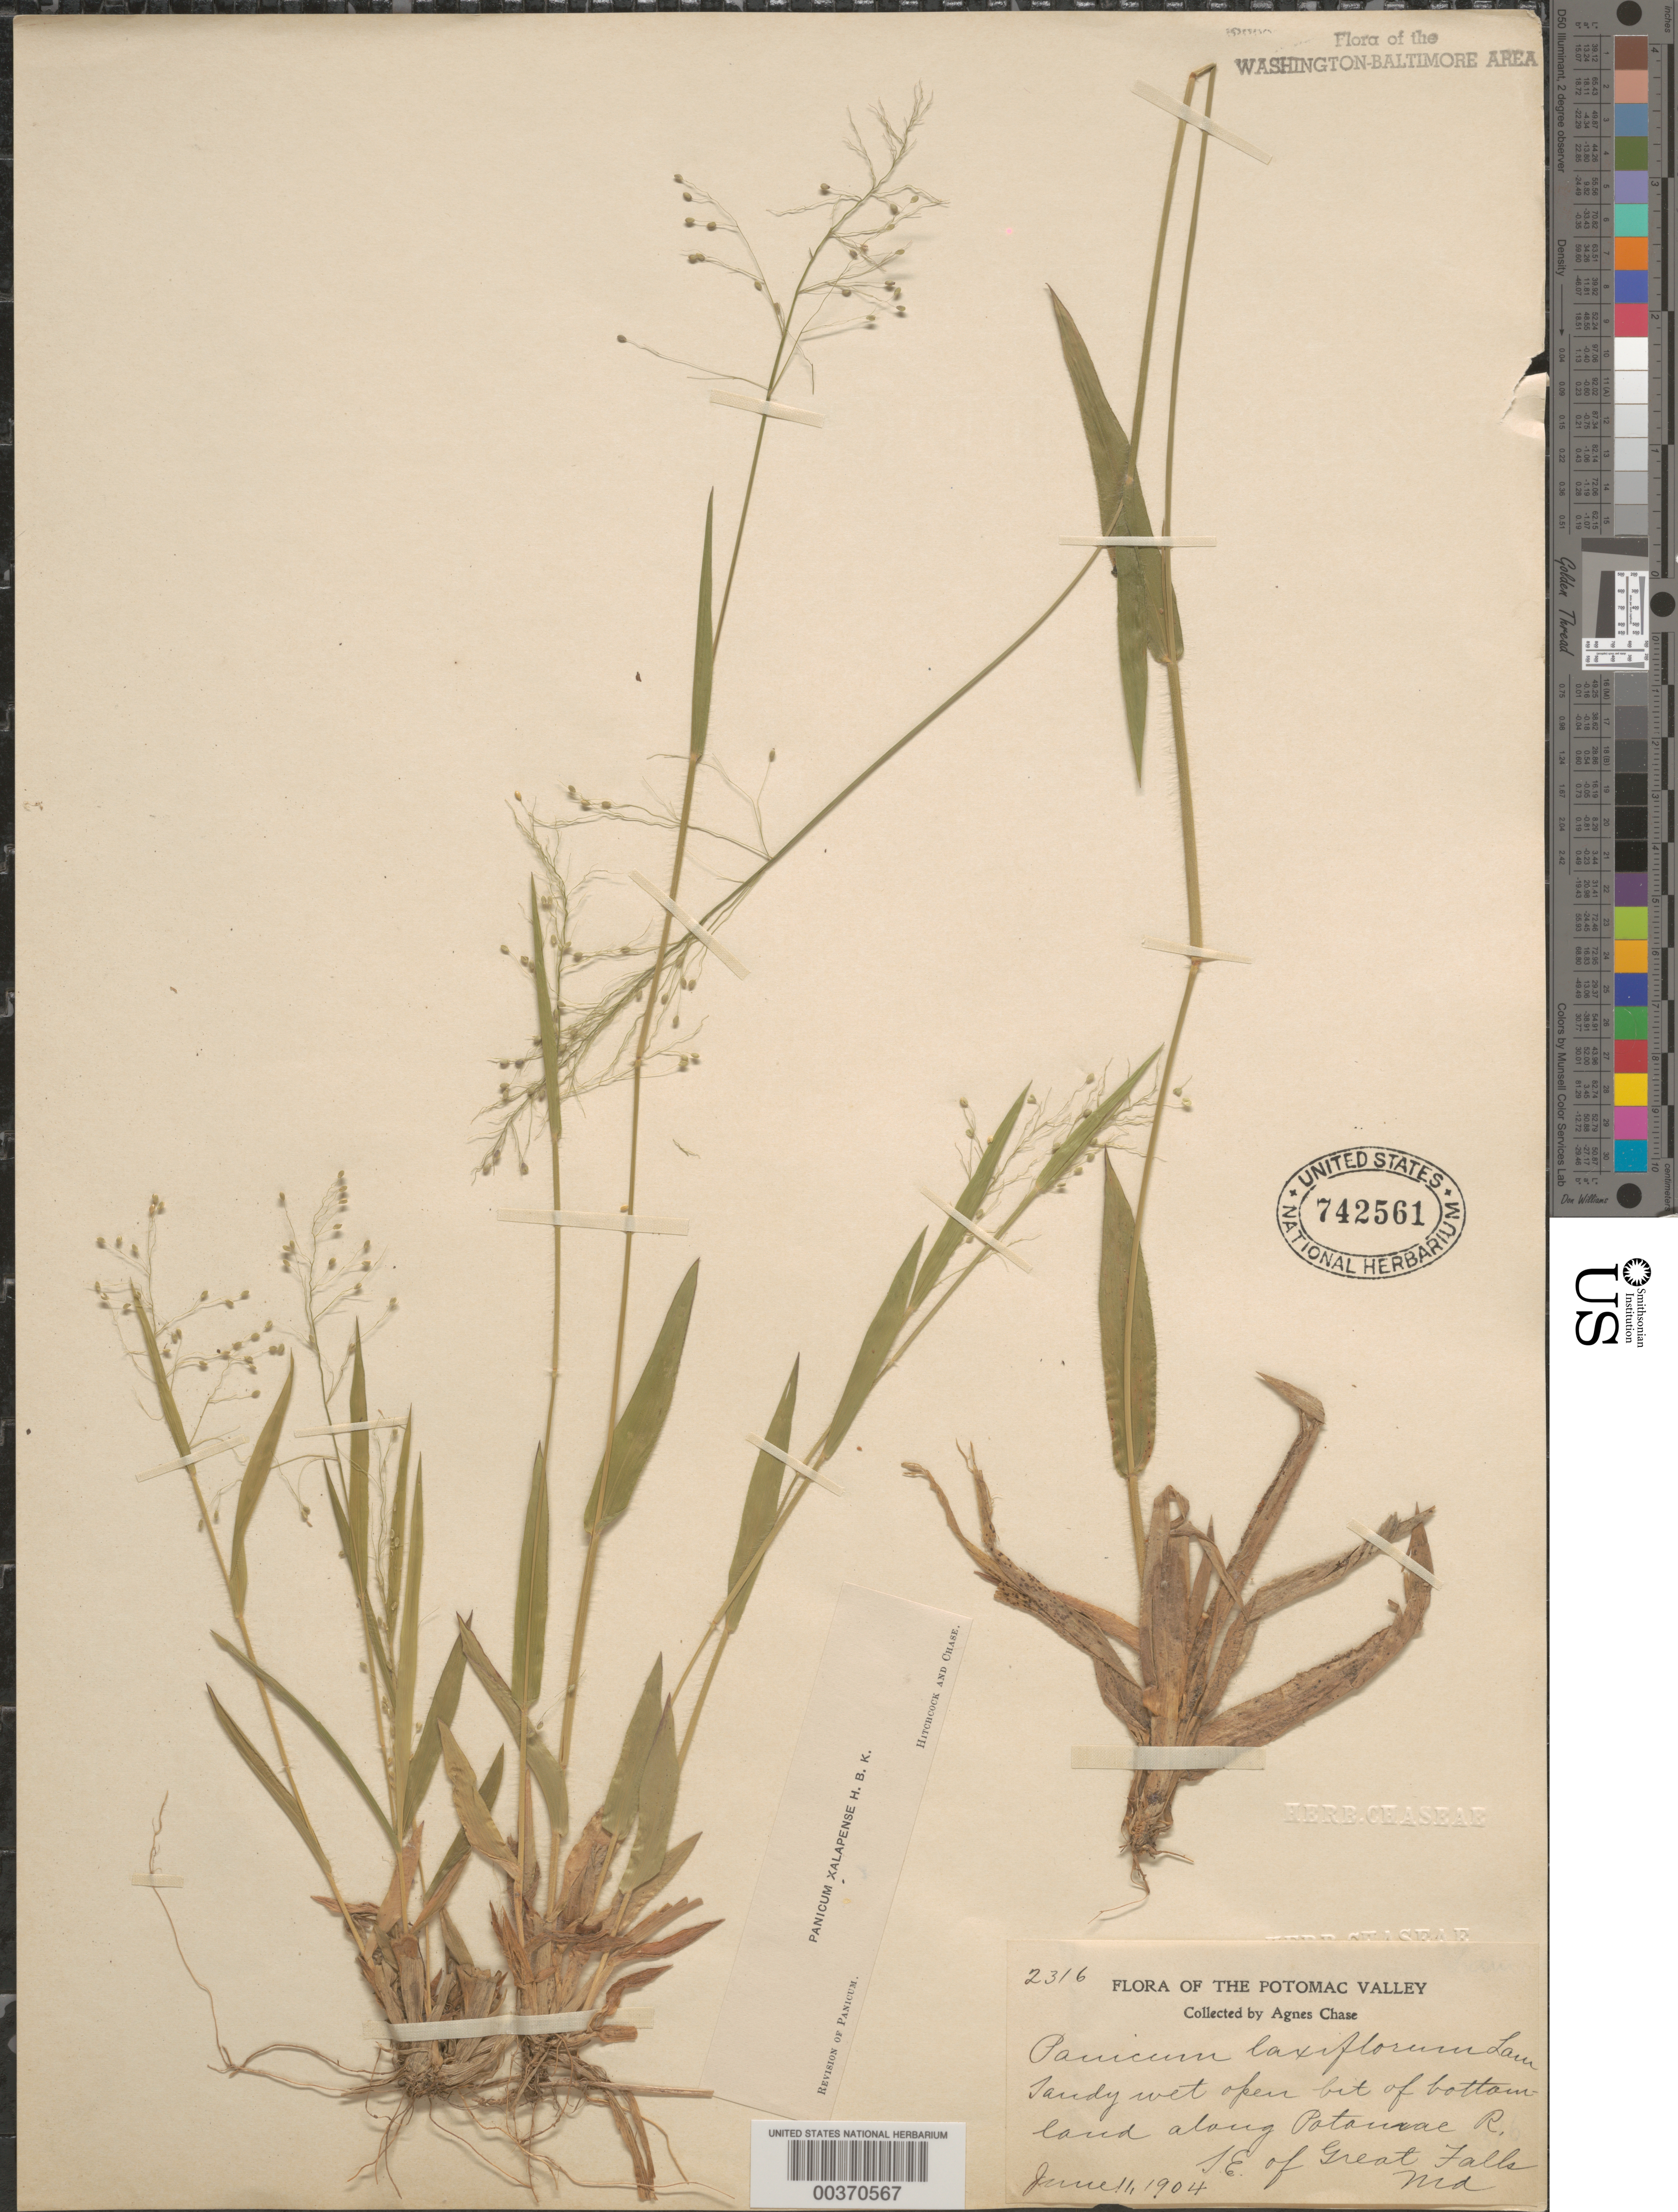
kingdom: Plantae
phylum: Tracheophyta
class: Liliopsida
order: Poales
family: Poaceae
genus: Dichanthelium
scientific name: Dichanthelium laxiflorum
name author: (Lam.) Gould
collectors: A. Chase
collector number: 2316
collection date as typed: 11 Jun 1904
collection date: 1904-06-11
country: United States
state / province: Maryland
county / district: Montgomery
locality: Potomac River, southeast of Great Falls C. & O. Canal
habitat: Sandy wet open bit of bottom land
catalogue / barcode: US 742561